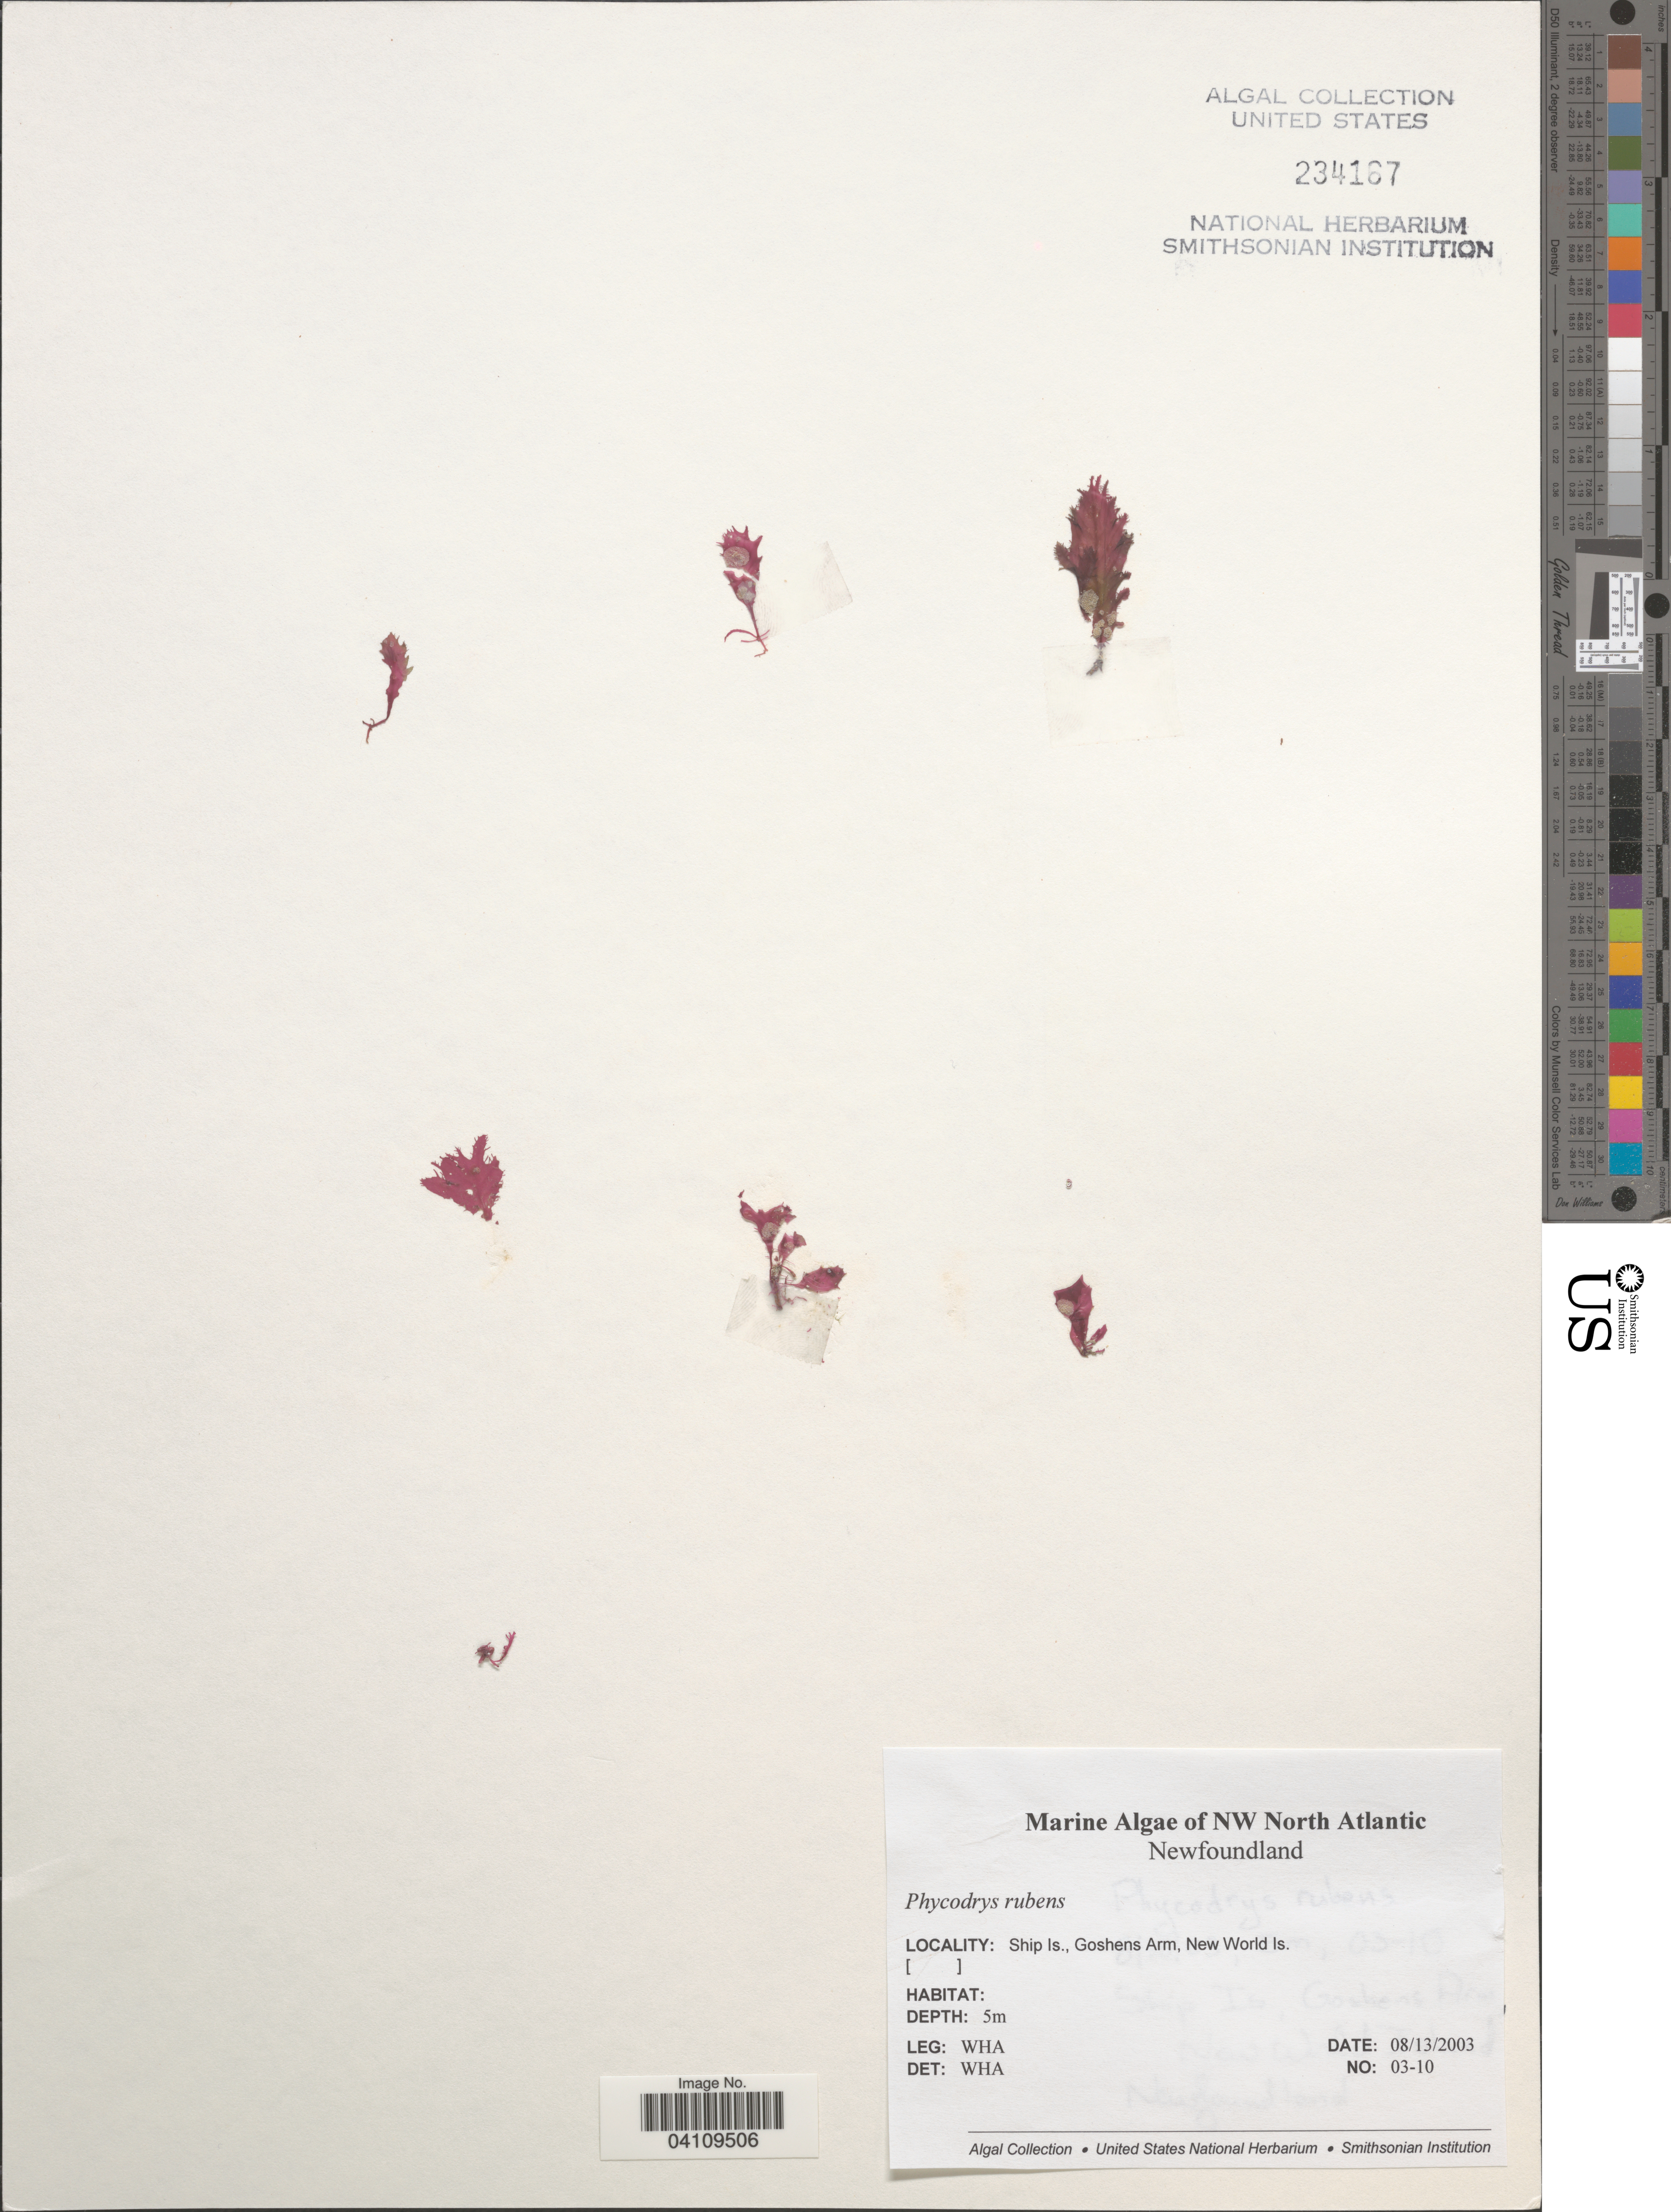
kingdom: Plantae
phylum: Rhodophyta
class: Florideophyceae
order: Ceramiales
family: Delesseriaceae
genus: Phycodrys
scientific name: Phycodrys rubens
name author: (L.) Batters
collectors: W. H. Adey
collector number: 03-10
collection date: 2003-08-13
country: Canada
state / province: Newfoundland and Labrador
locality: NW North Atlantic. Ship Is., Goshens Arm, New World Is.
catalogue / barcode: US 234167